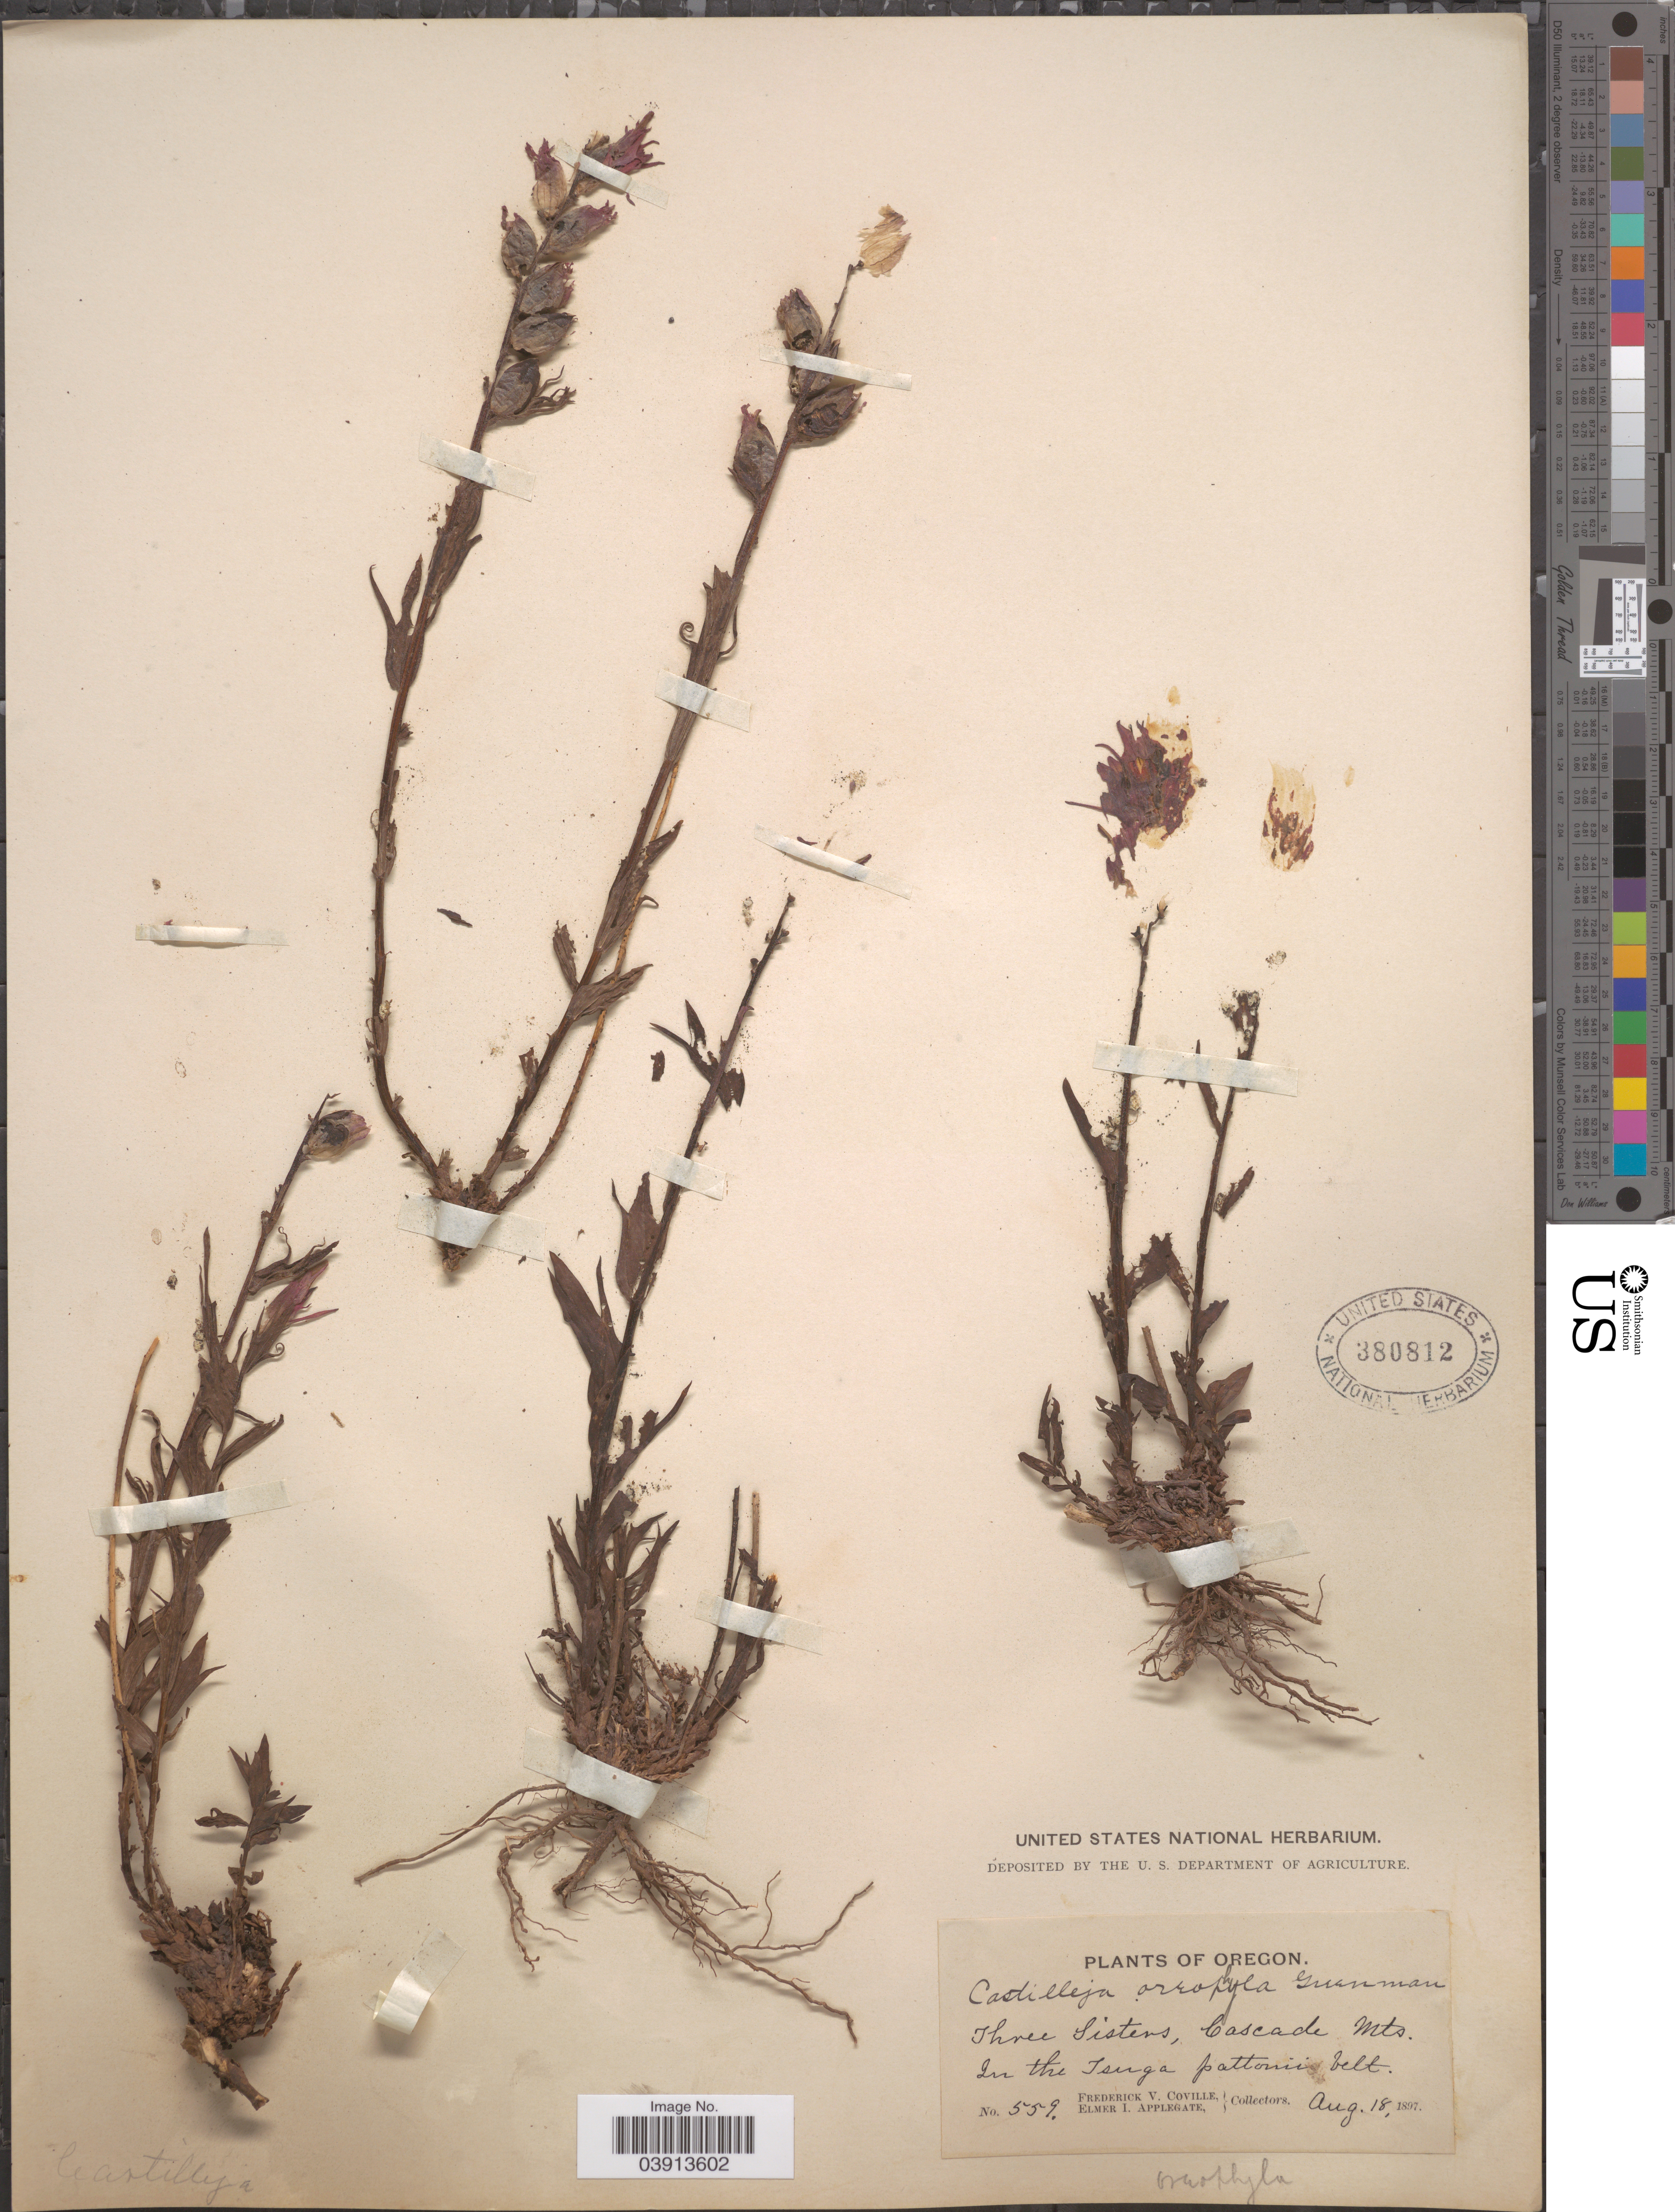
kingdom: Plantae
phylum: Tracheophyta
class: Magnoliopsida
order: Lamiales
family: Orobanchaceae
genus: Castilleja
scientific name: Castilleja parviflora var. oreopola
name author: (Greenm.) Ownbey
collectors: F. V. Coville & E. I. Applegate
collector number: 559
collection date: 1897-08-18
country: United States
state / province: Oregon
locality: Three Sisters, Cascade Mts. In the Tsuga pattonii belt.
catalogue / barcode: US 380812